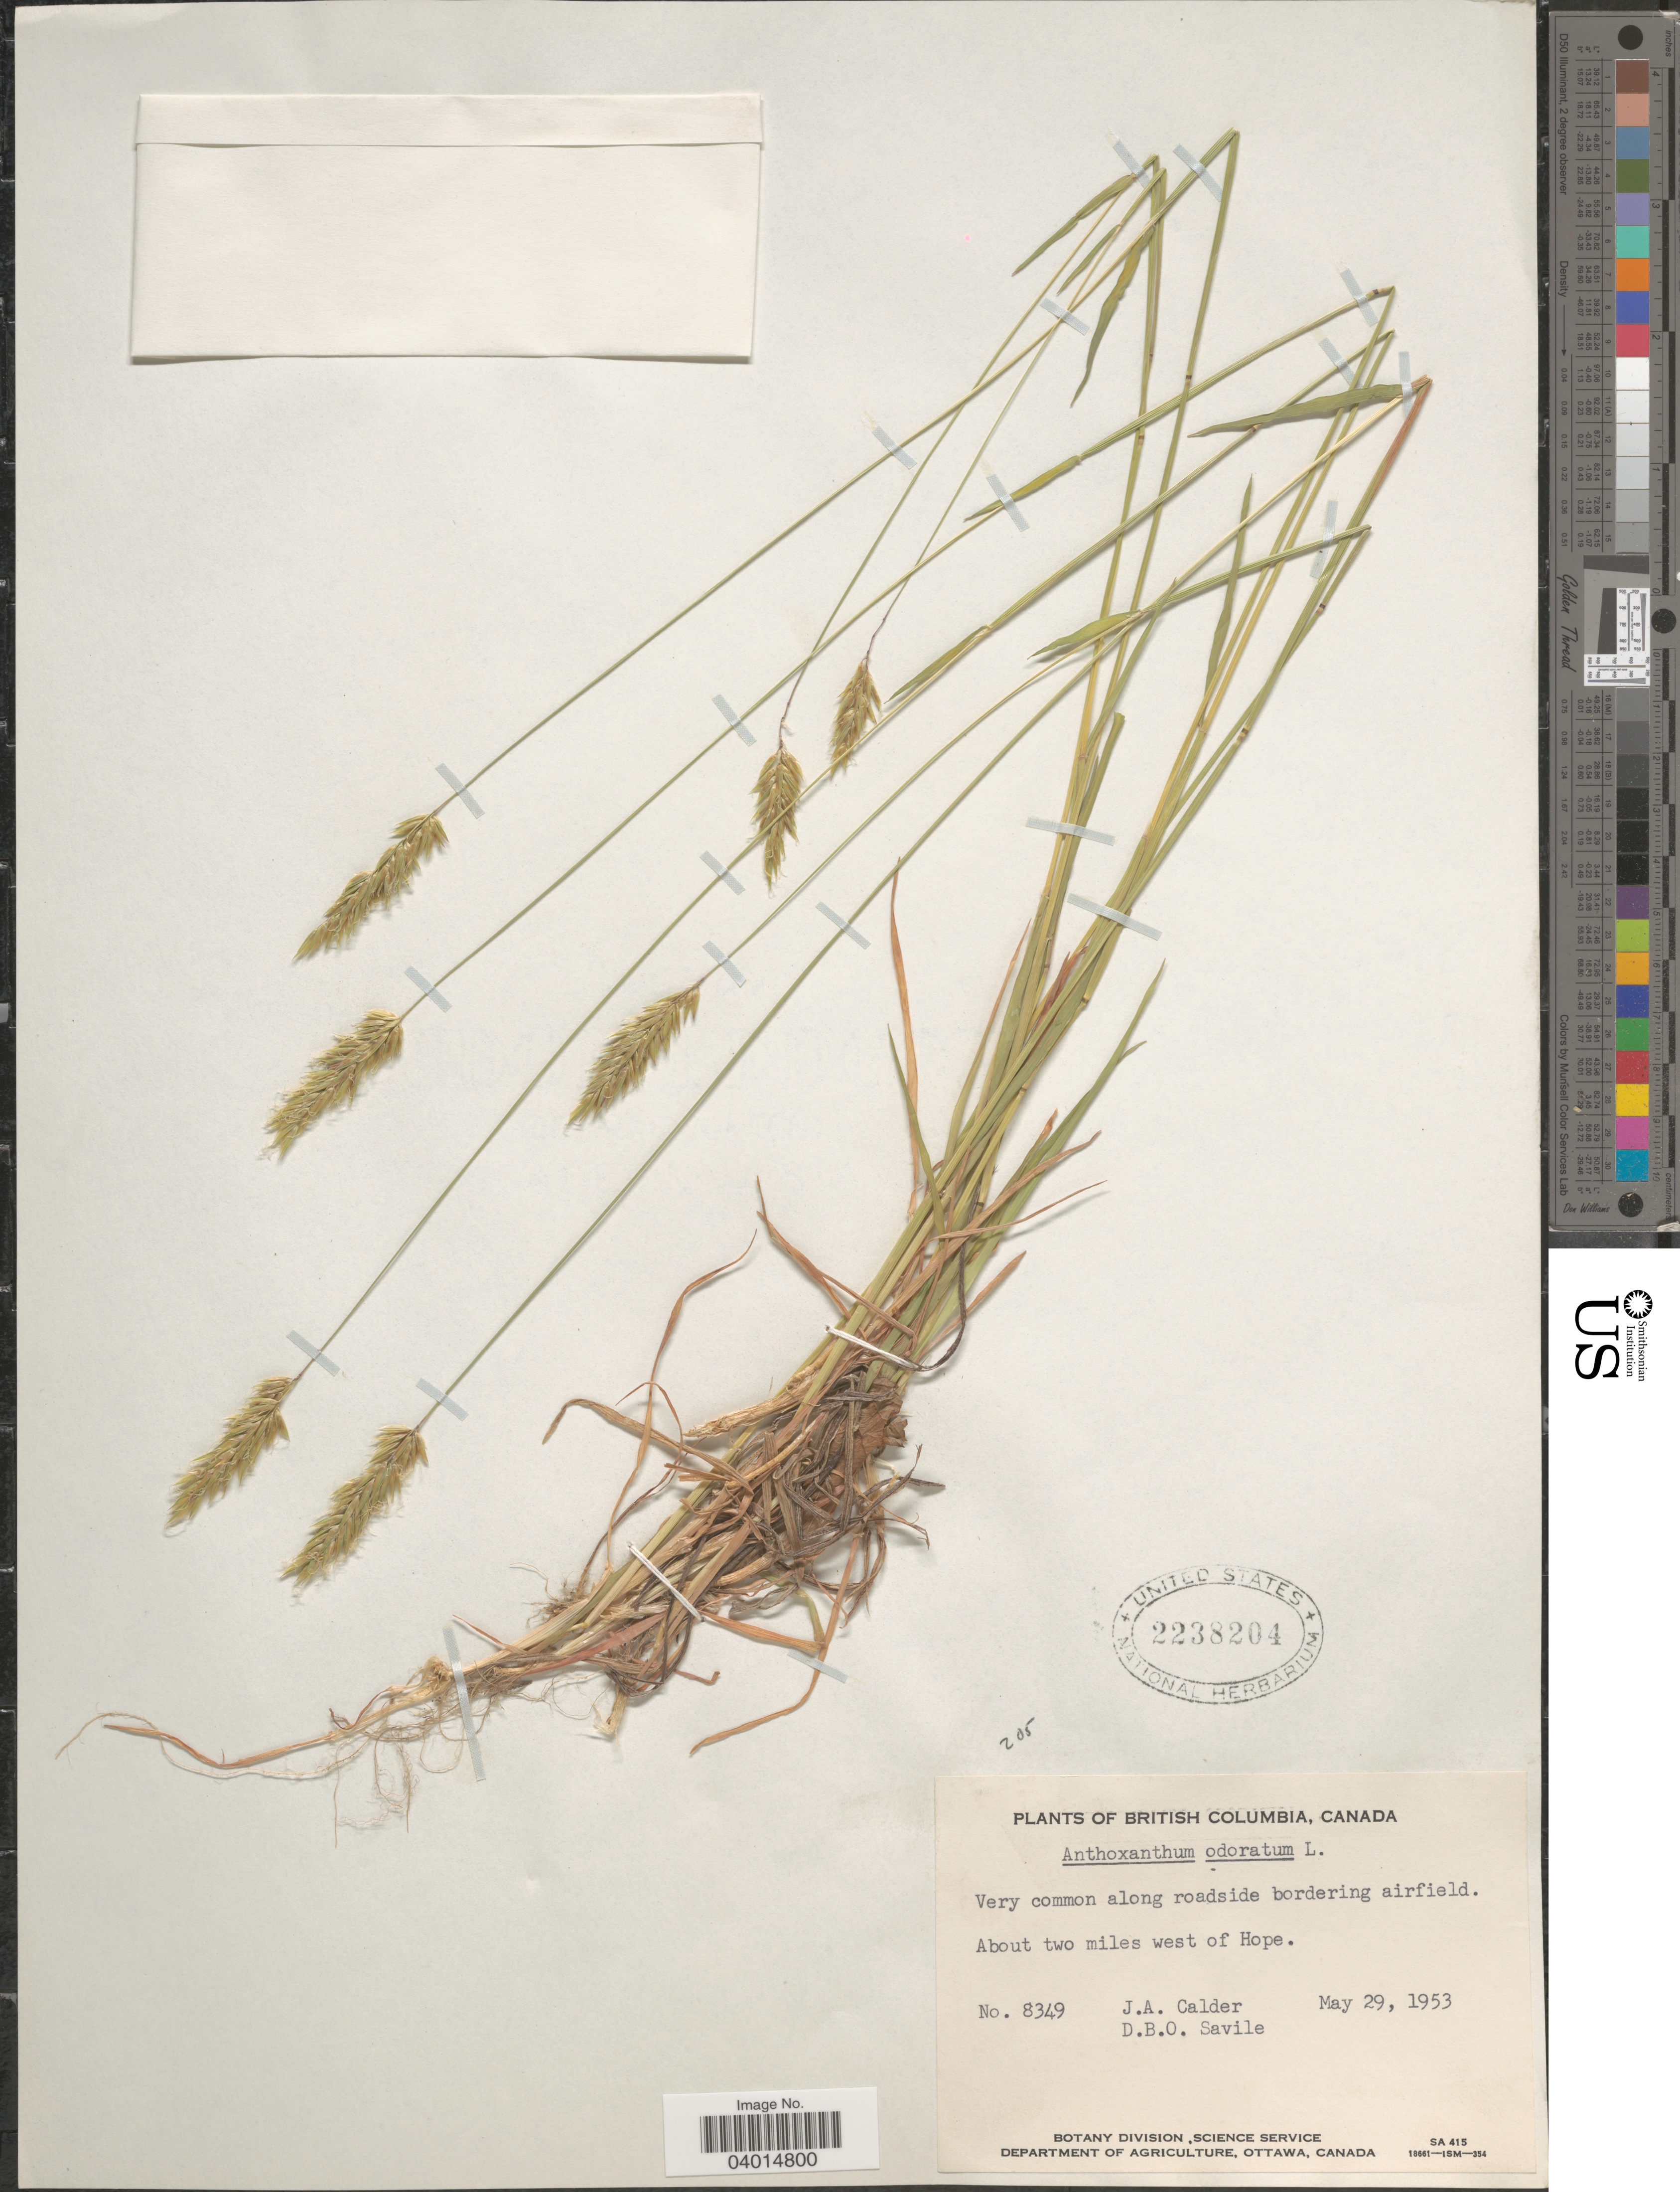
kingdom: Plantae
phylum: Tracheophyta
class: Liliopsida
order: Poales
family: Poaceae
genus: Anthoxanthum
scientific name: Anthoxanthum odoratum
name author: L.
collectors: J. A. Calder & D. Savile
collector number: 8349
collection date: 1953-05-29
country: Canada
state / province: British Columbia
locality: About two miles west of Hope.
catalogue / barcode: US 2238204